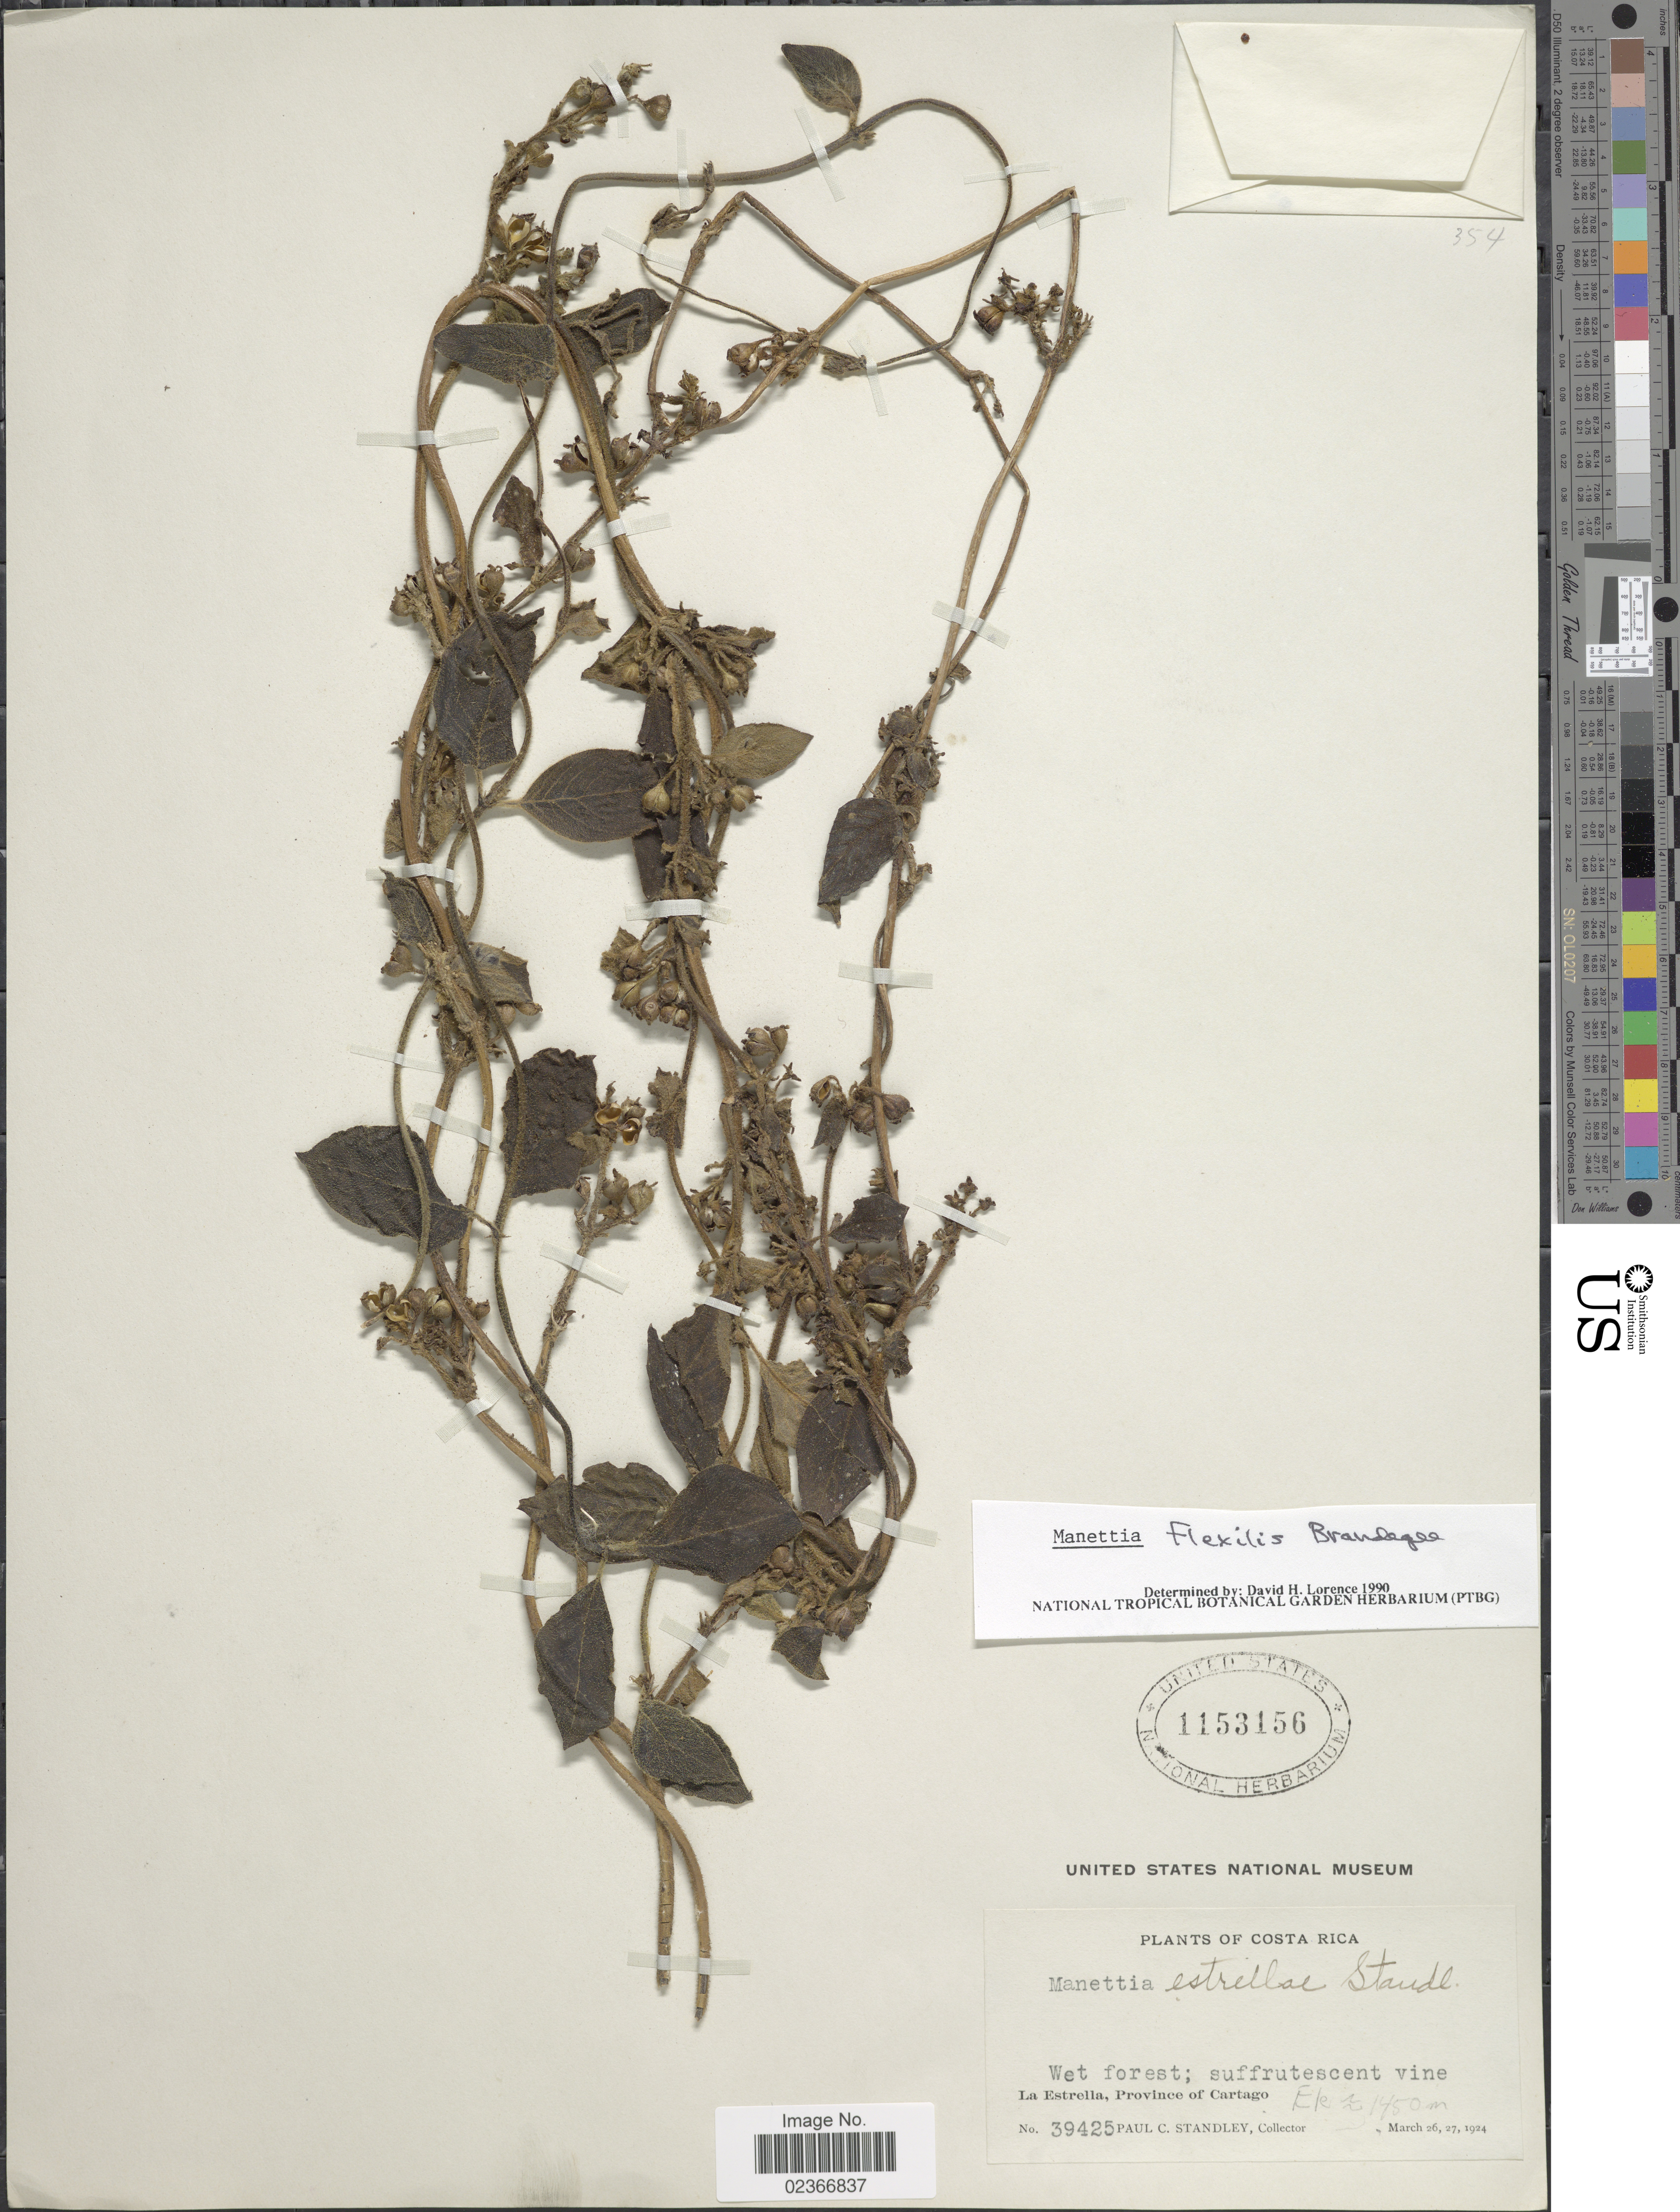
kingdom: Plantae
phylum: Tracheophyta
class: Magnoliopsida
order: Gentianales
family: Rubiaceae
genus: Manettia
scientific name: Manettia flexilis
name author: Brandegee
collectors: P. C. Standley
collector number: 39425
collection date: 1924-03-26/1924-03-27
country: Costa Rica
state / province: Cartago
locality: La Estrella, Province of Cartago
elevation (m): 1450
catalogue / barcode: US 1153156